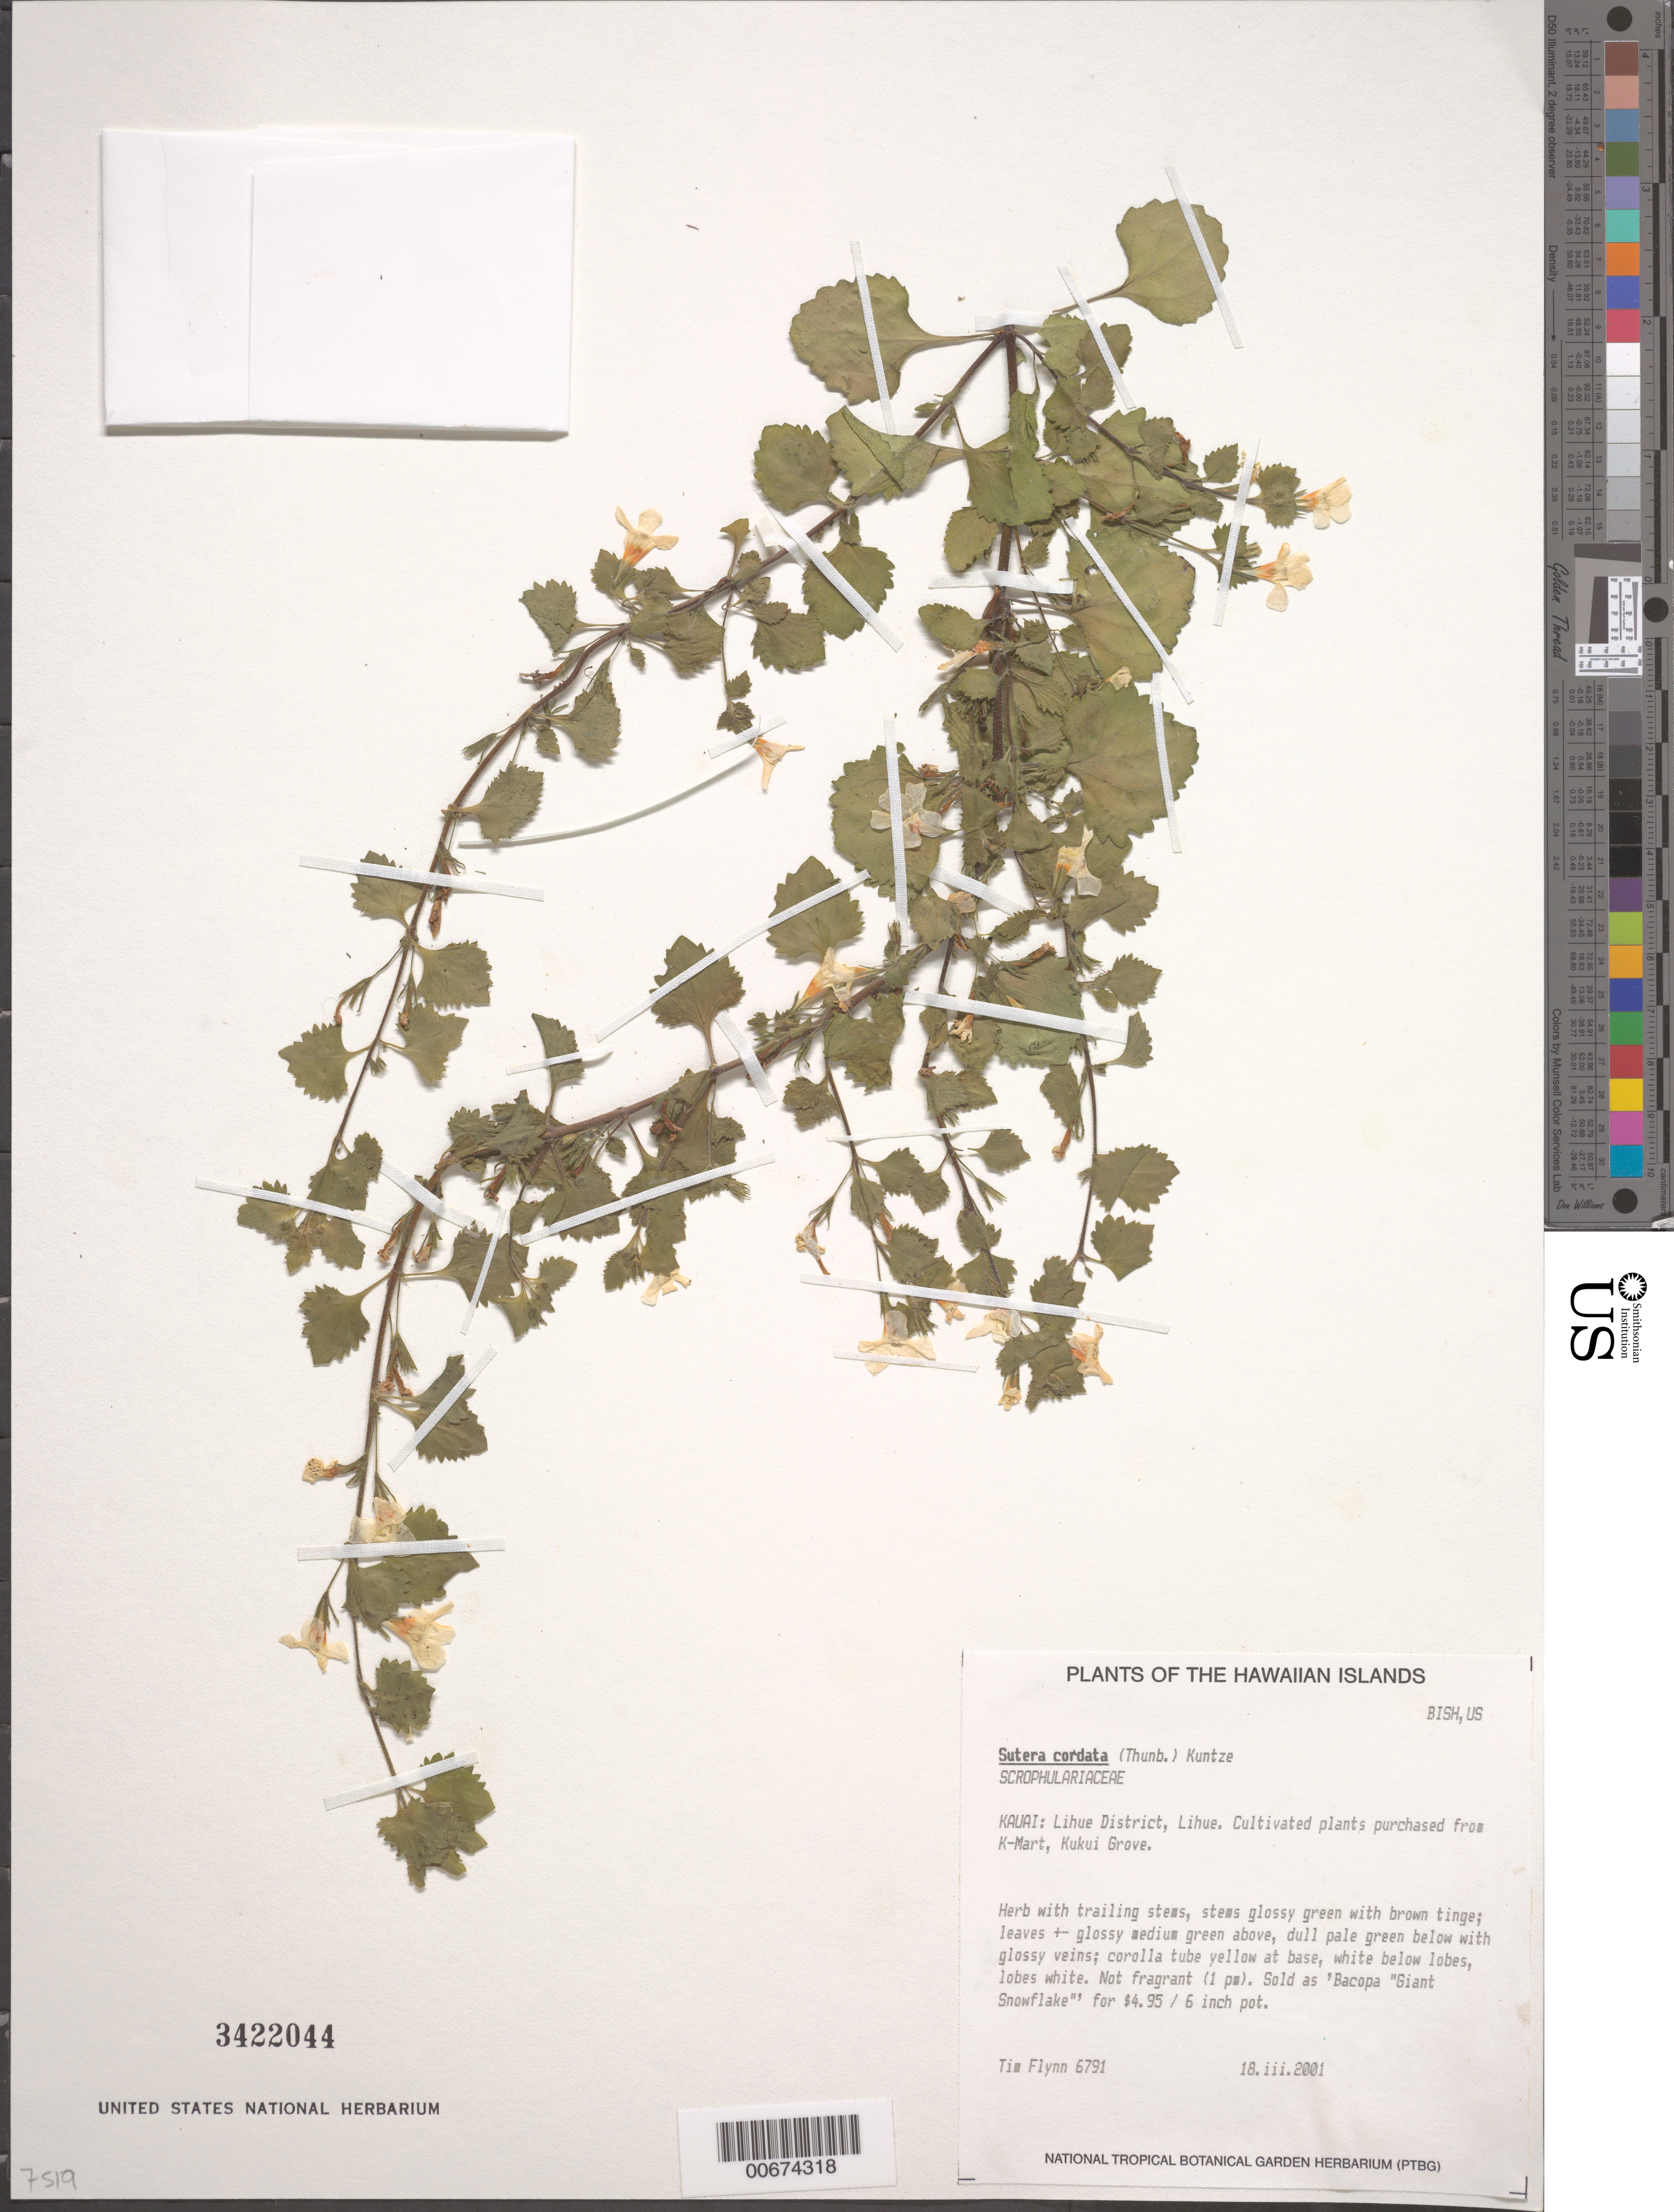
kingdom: Plantae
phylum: Tracheophyta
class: Magnoliopsida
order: Lamiales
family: Scrophulariaceae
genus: Sutera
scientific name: Sutera cordata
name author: (Thunb.) Kuntze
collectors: T. W. Flynn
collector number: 6791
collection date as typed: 18 Mar 2001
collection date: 2001-03-18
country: United States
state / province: Hawaii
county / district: Kauai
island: Kaua'i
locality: Lihue Distr., Lihue, purchased from K-Mart, Kukui Grove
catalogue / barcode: US 3422044